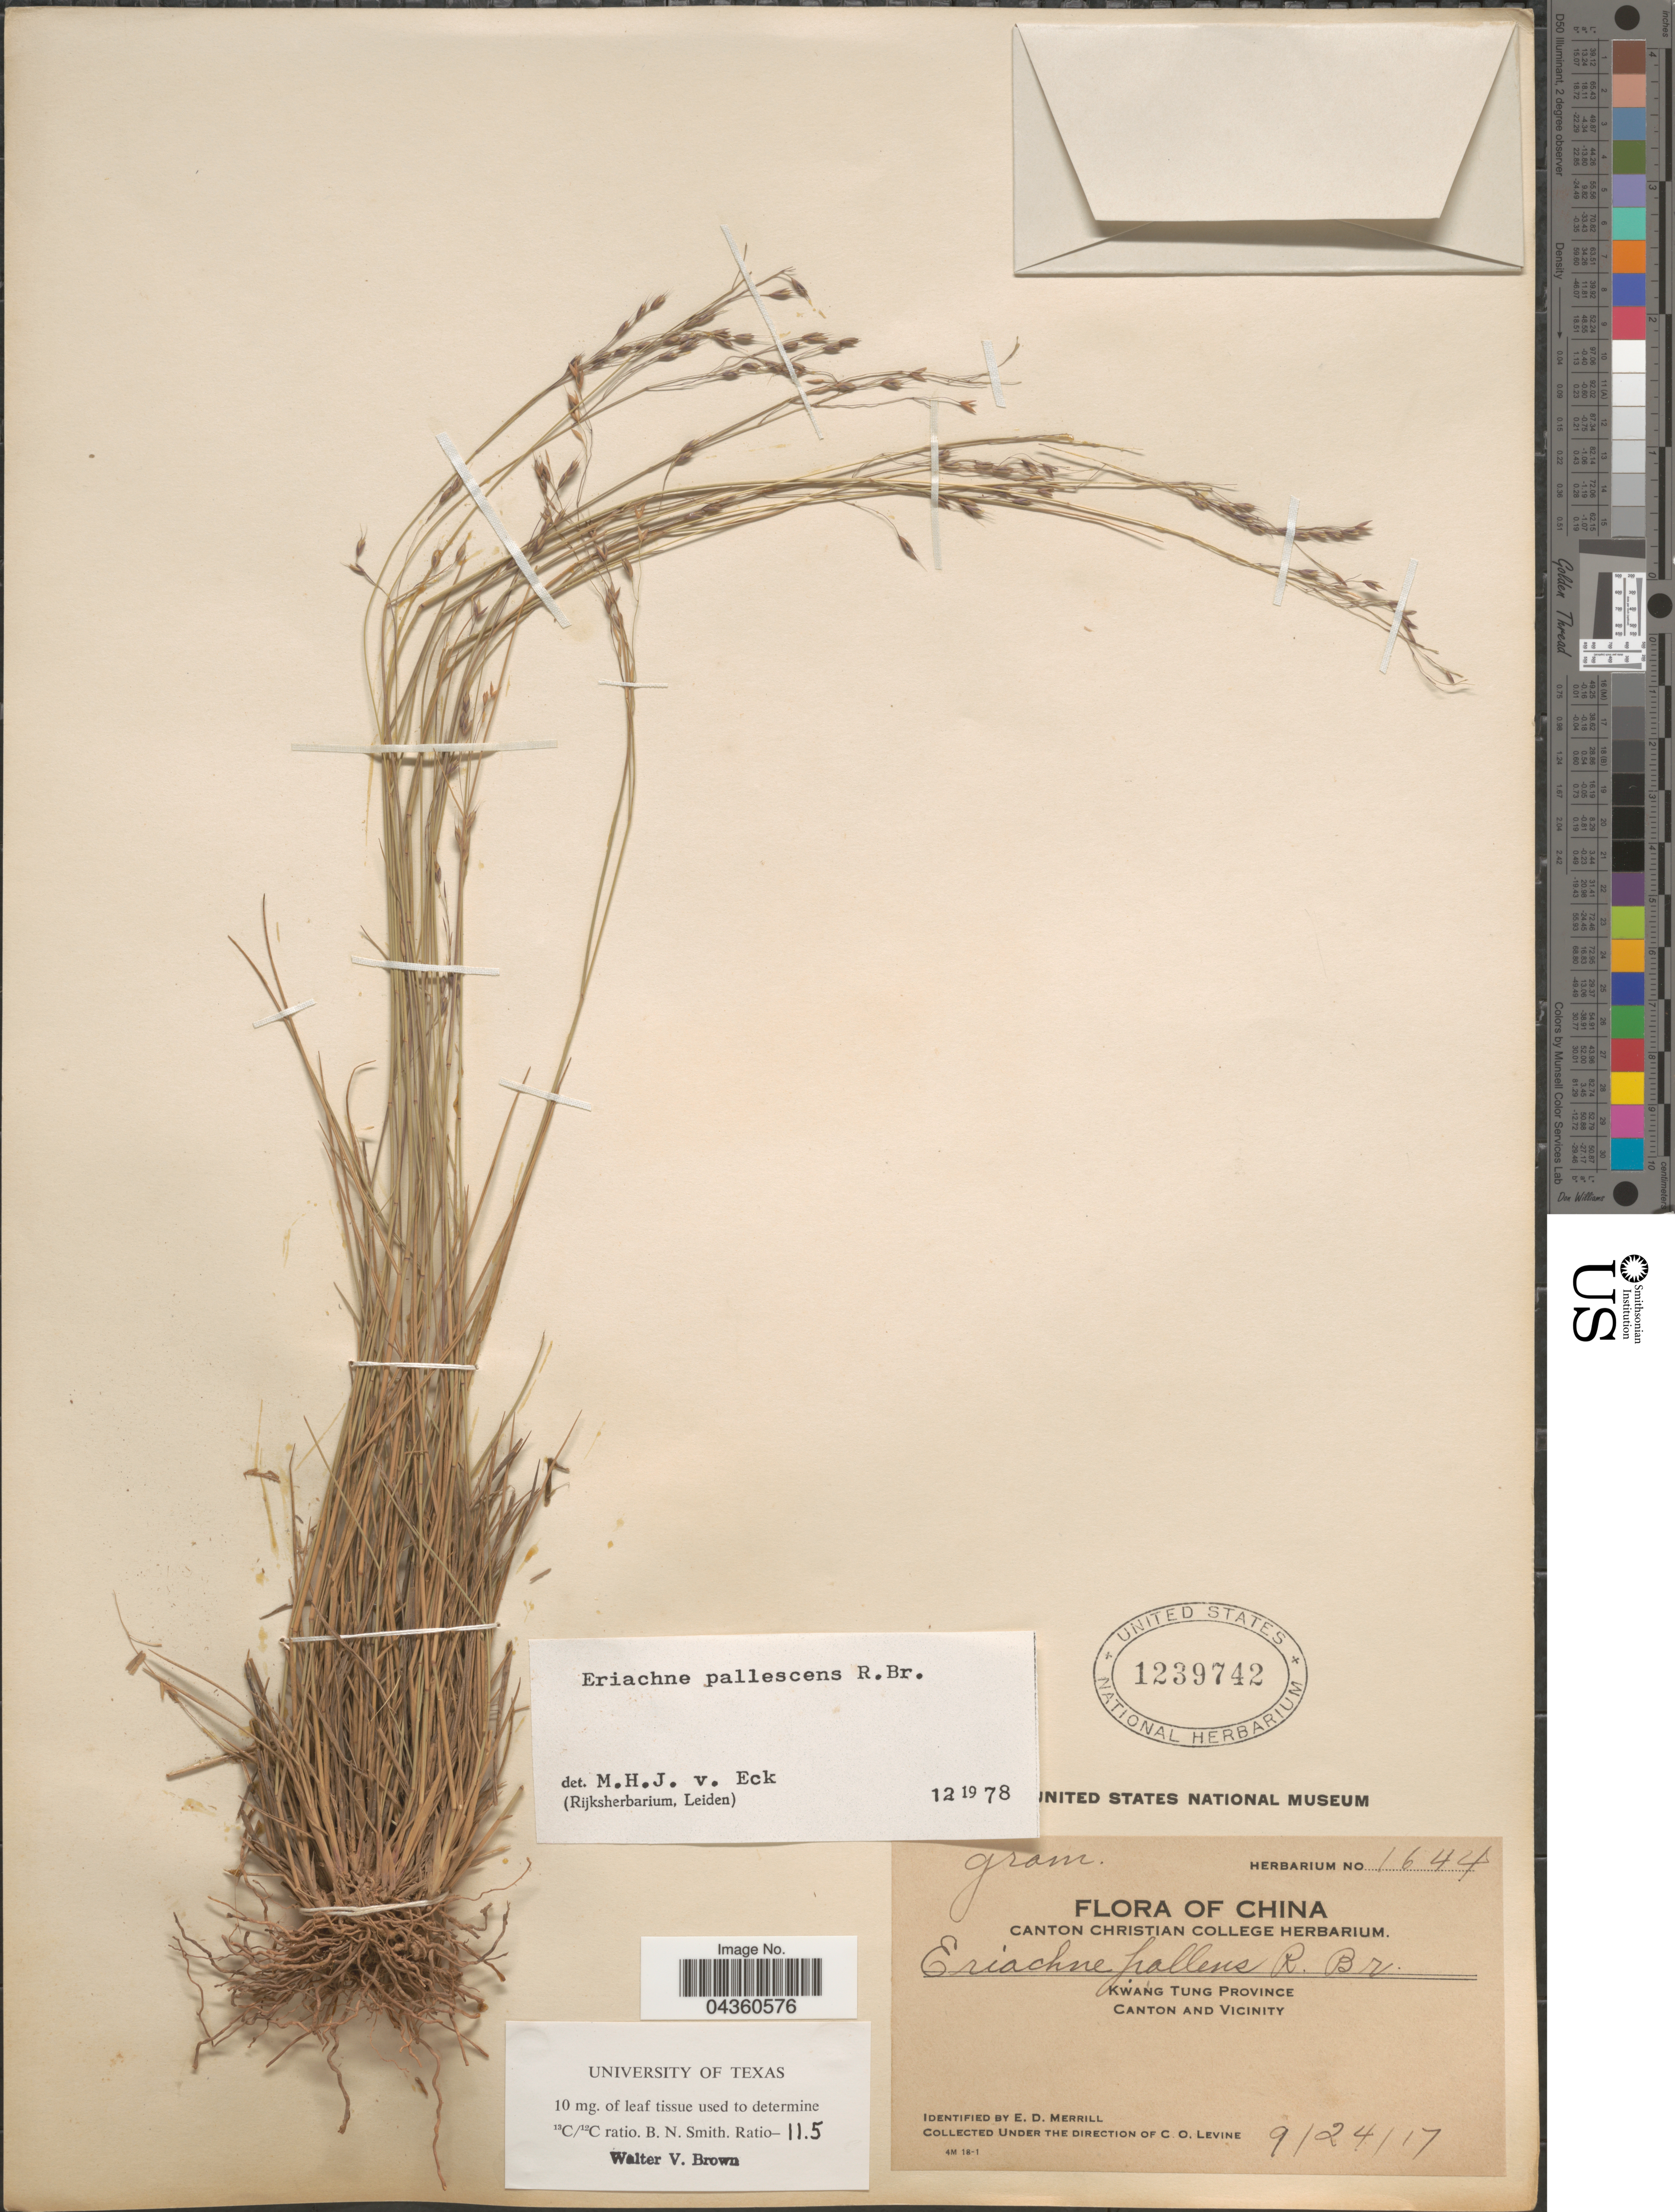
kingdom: Plantae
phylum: Tracheophyta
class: Liliopsida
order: Poales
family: Poaceae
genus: Eriachne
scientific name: Eriachne pallescens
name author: R. Br.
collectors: C. O. Levine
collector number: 1644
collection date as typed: Transcribed d/m/y: 24/9/17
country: China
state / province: Guangdong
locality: Kwang Tung Province. Canton and Vicinity.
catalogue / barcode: US 1239742